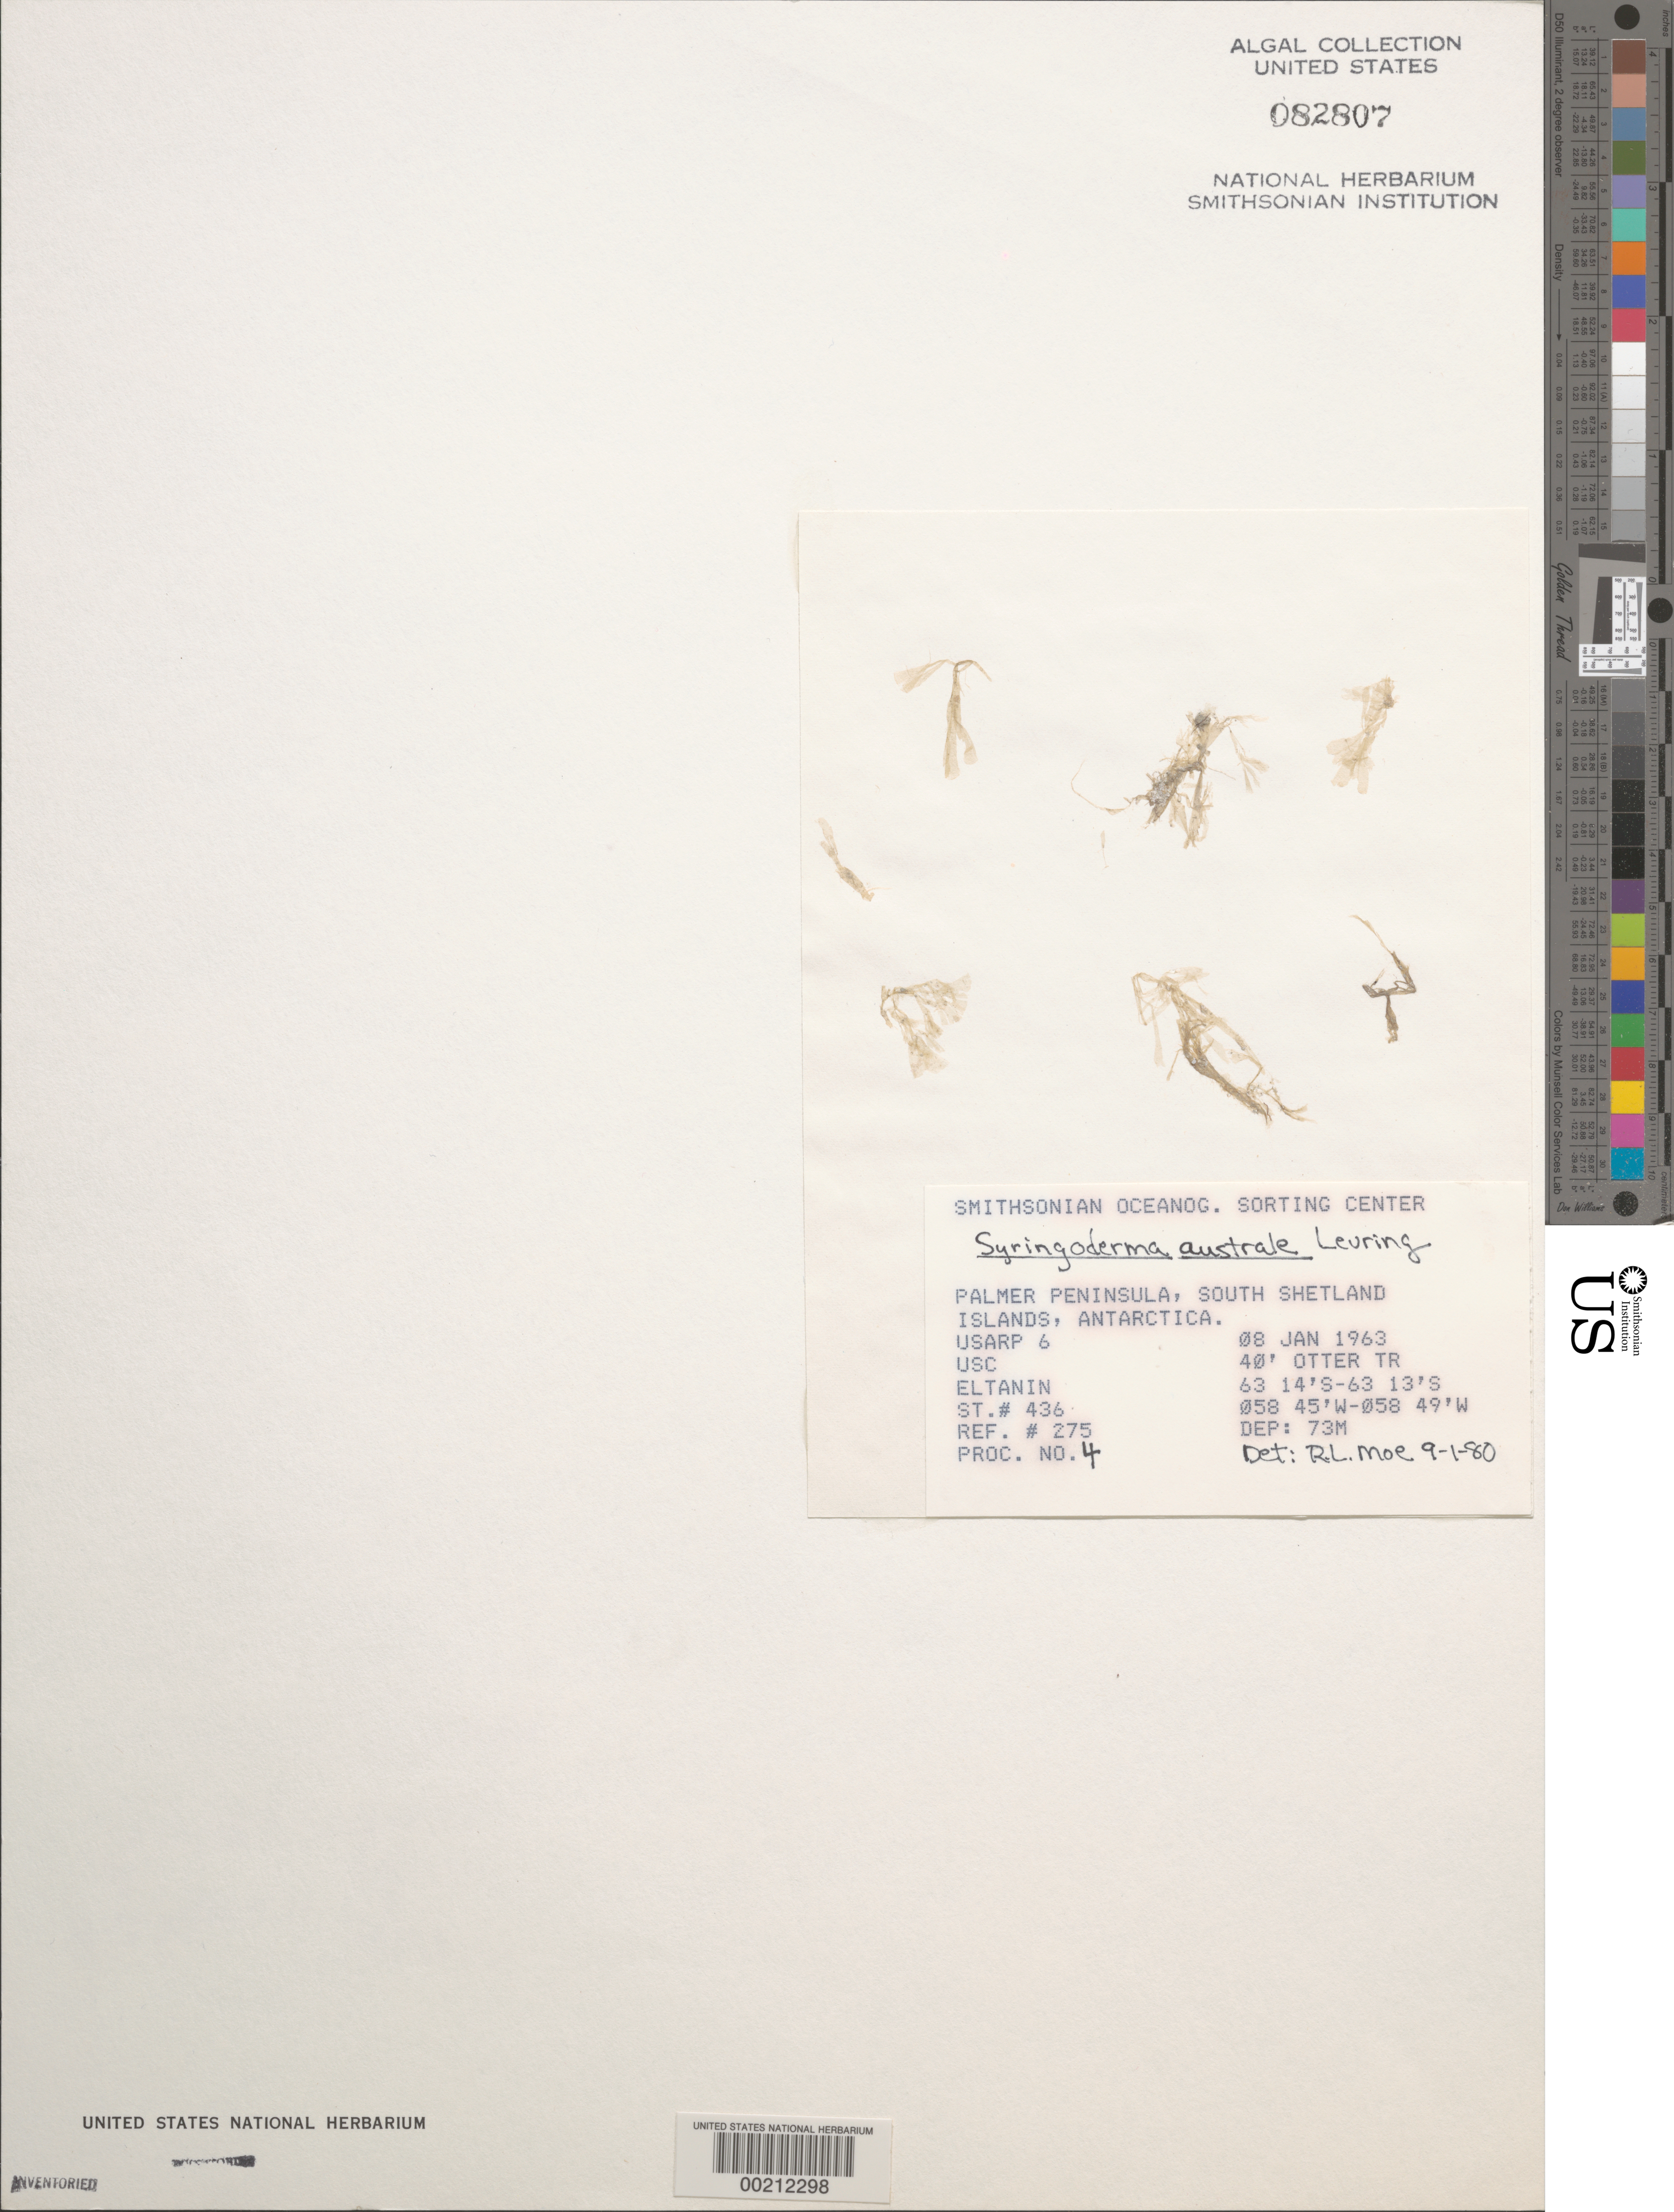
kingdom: Chromista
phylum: Ochrophyta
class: Phaeophyceae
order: Dictyotales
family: Dictyotaceae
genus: Syringoderma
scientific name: Syringoderma australe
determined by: Moe, R. L.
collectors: USC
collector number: Station 436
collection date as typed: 08 Jan 1963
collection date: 1963-01-08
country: Antarctica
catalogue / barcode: US 82807